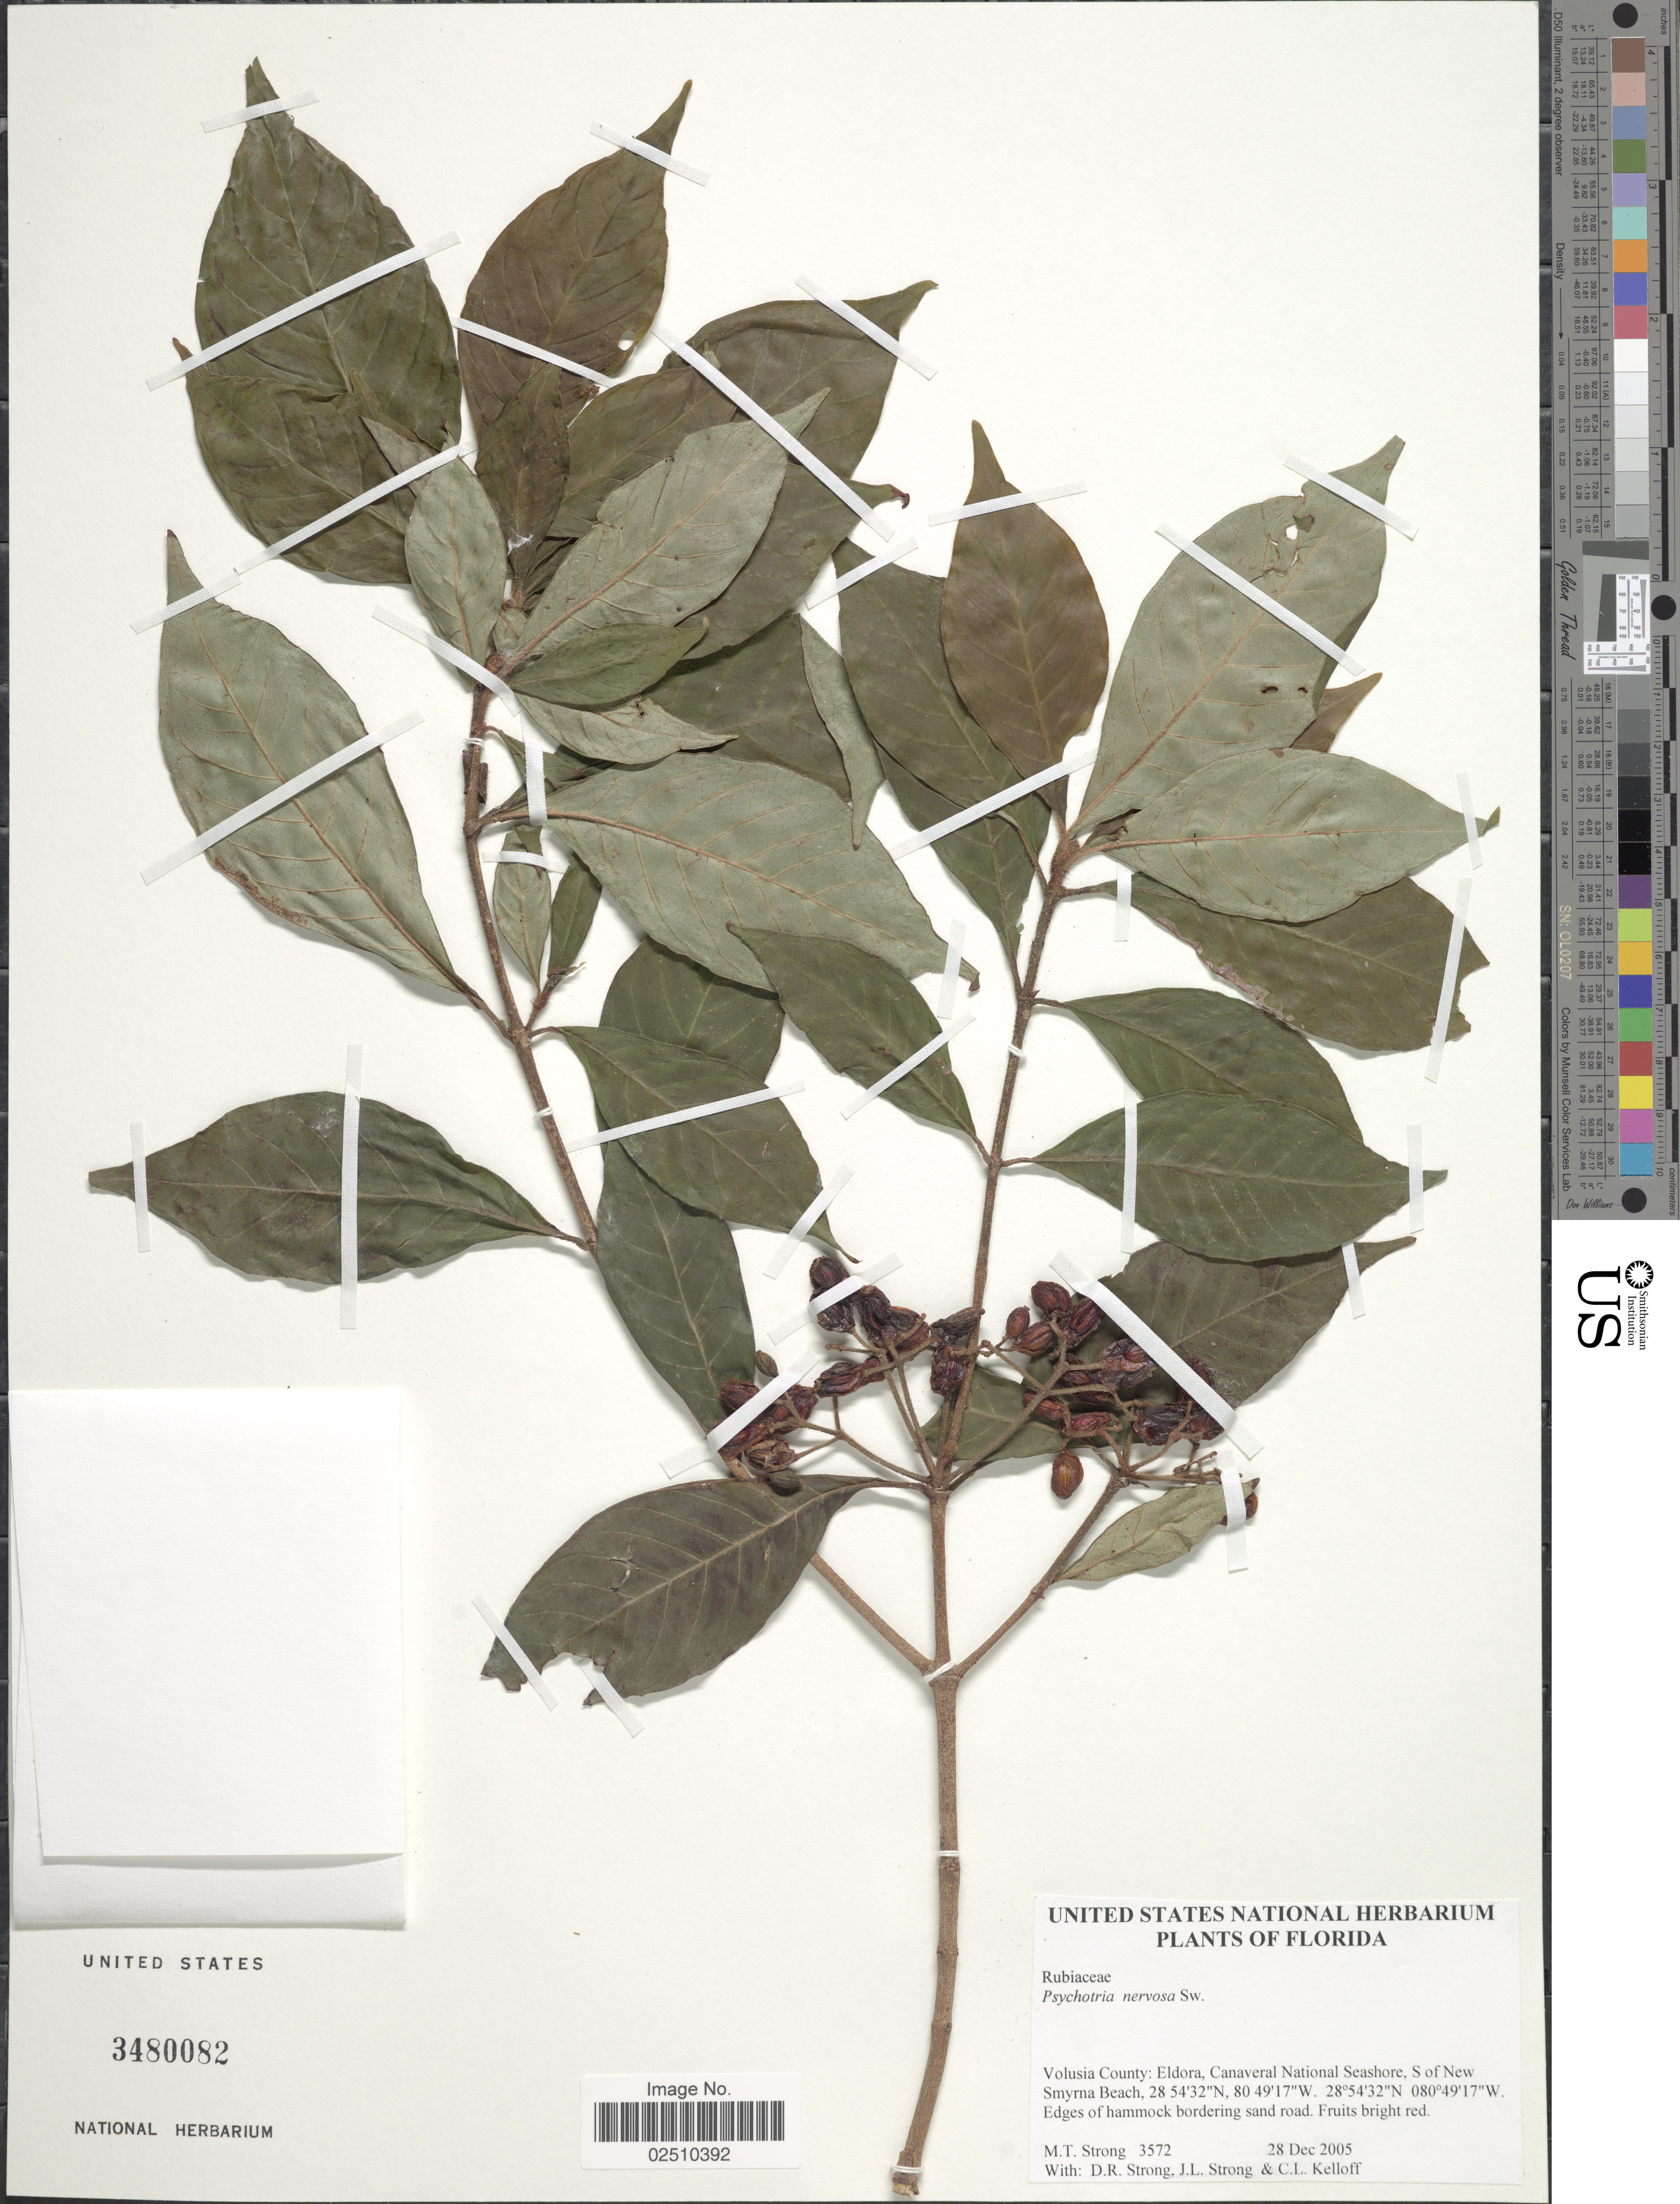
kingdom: Plantae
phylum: Tracheophyta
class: Magnoliopsida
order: Gentianales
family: Rubiaceae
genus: Psychotria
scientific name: Psychotria nervosa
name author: Sw.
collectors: M. T. Strong, D. R. Strong, J. Strong & C. L. Kelloff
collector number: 3572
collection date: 2005-12-28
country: United States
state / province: Florida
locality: Volusia County, Eldora, Canaveral National Seashore, S of New Smyrna Beach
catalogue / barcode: US 3480082